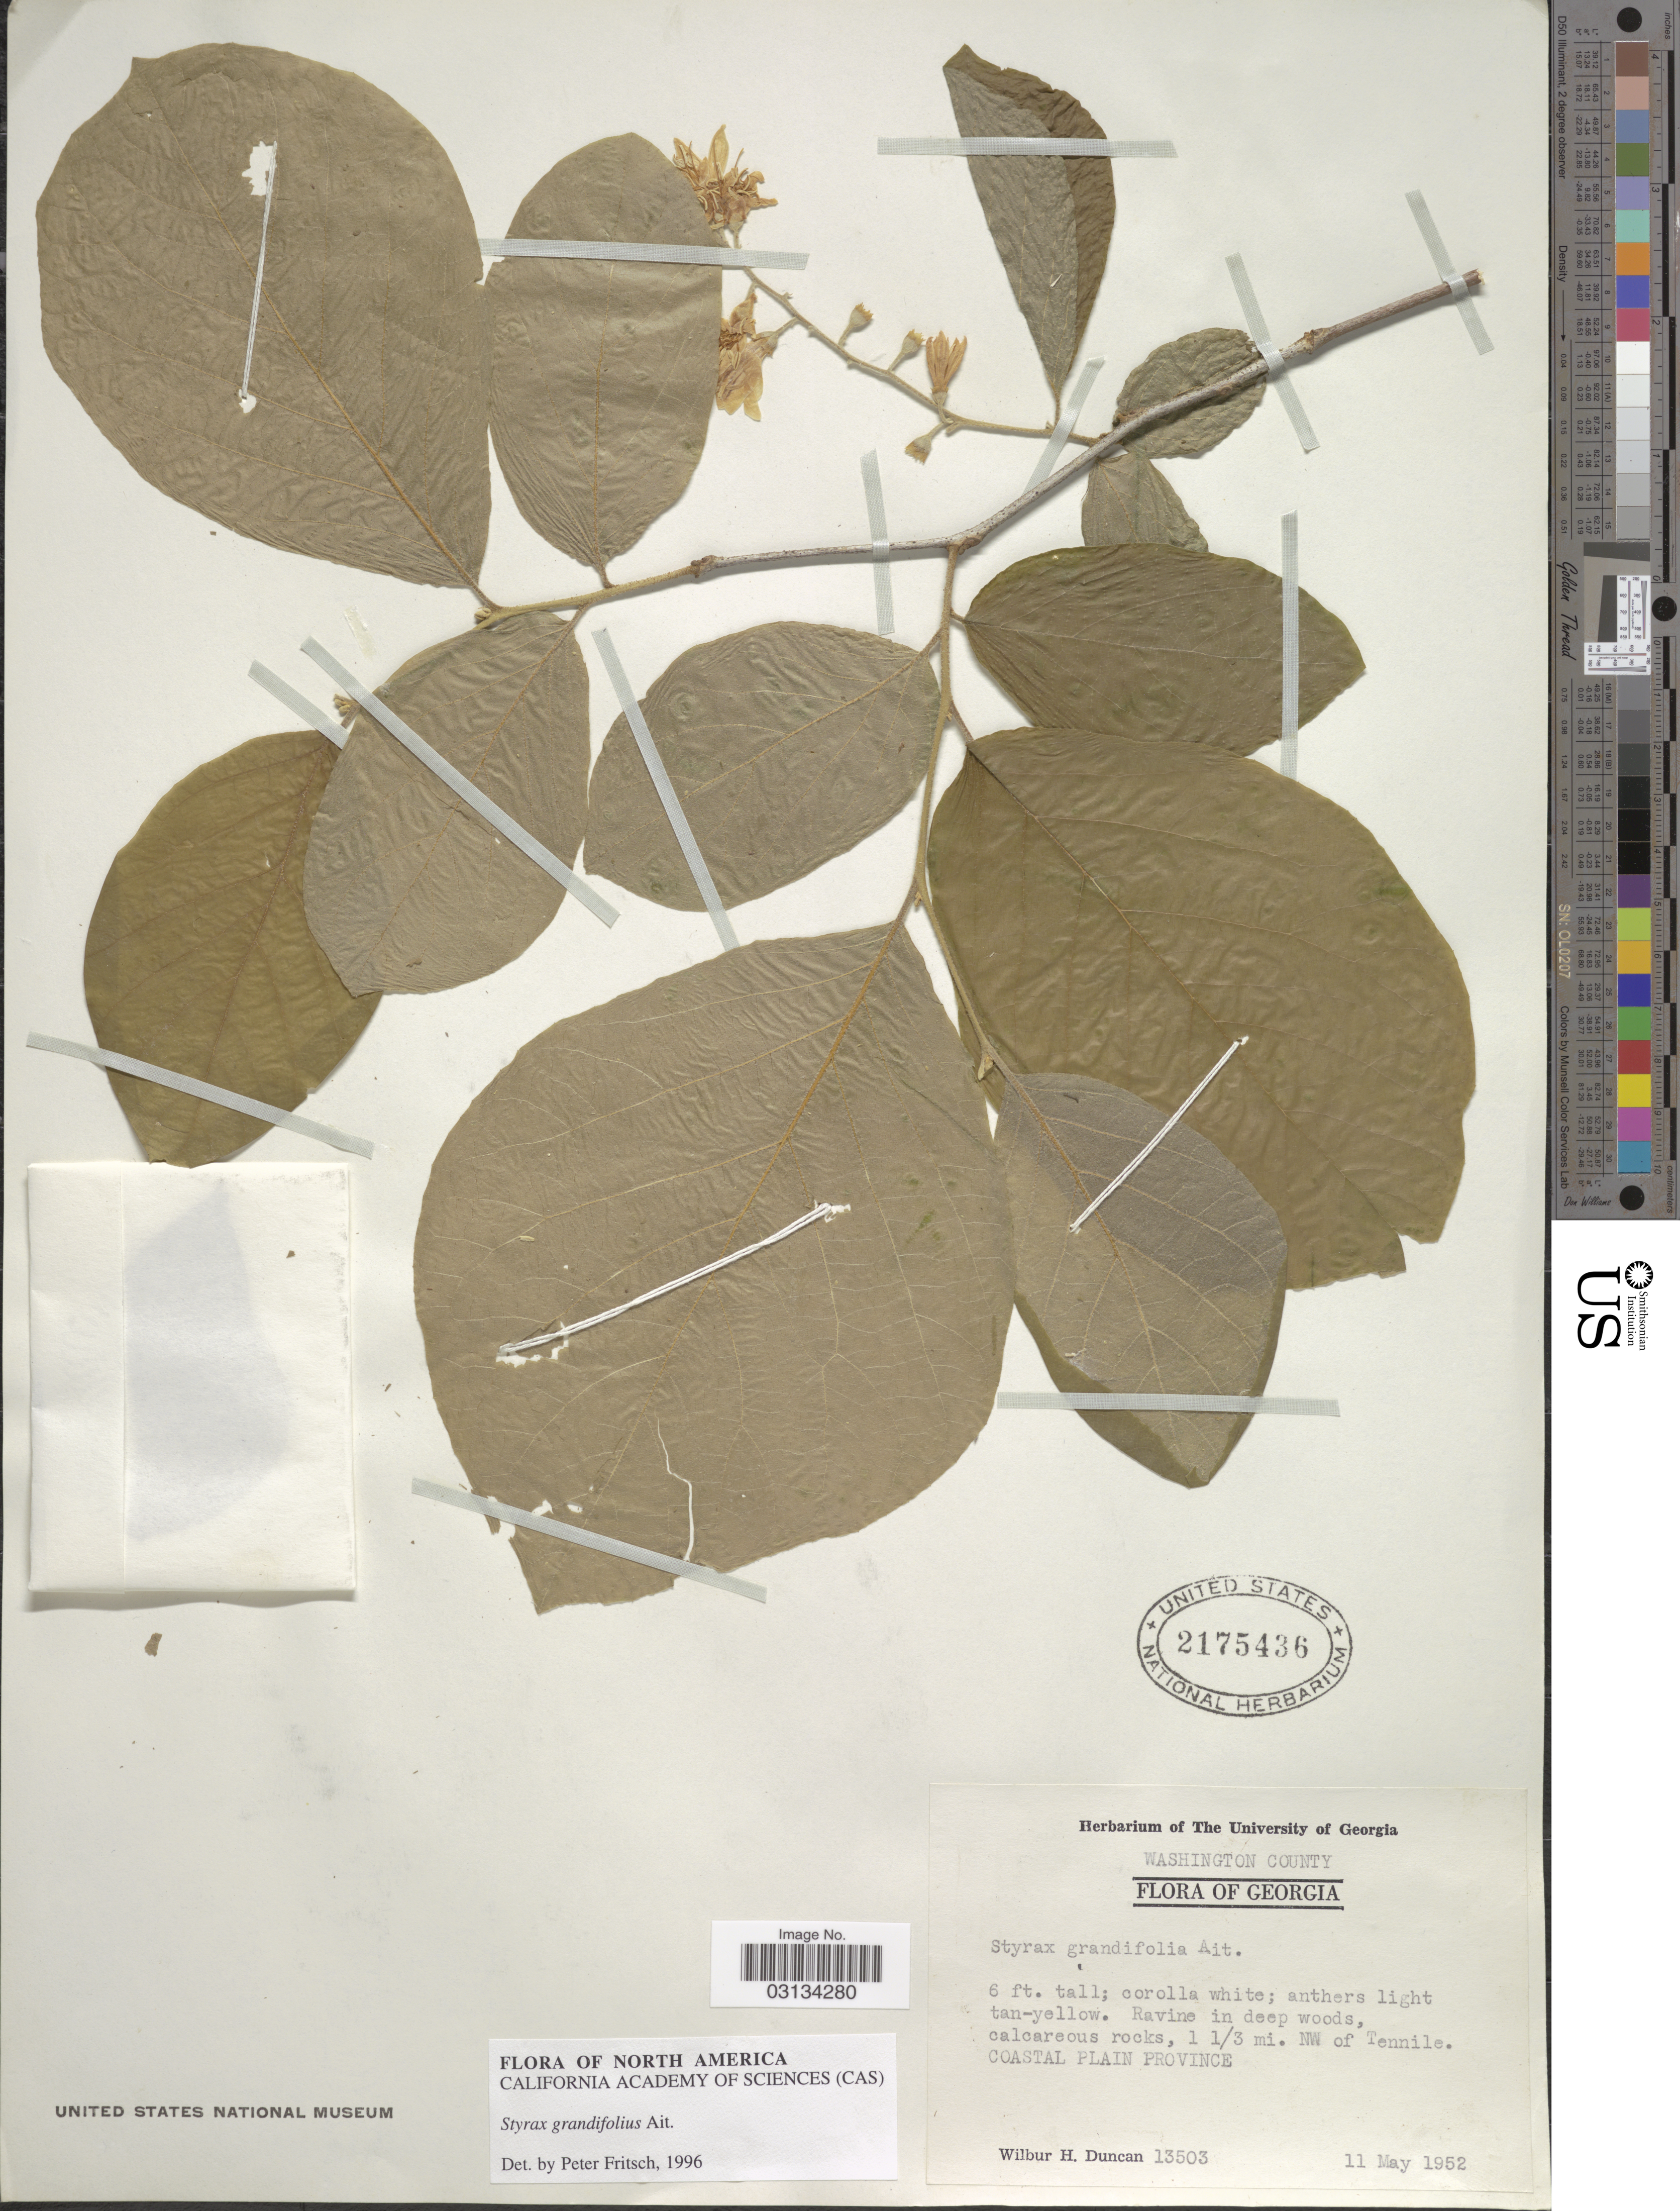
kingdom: Plantae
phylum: Tracheophyta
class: Magnoliopsida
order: Ericales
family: Styracaceae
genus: Styrax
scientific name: Styrax grandifolius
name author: Aiton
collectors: W. H. Duncan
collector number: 13503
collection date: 1952-05-11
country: United States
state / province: Georgia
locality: Washington County. 1 1/3 mi. NW of Tennile. Coastal Plain Province.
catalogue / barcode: US 2175436